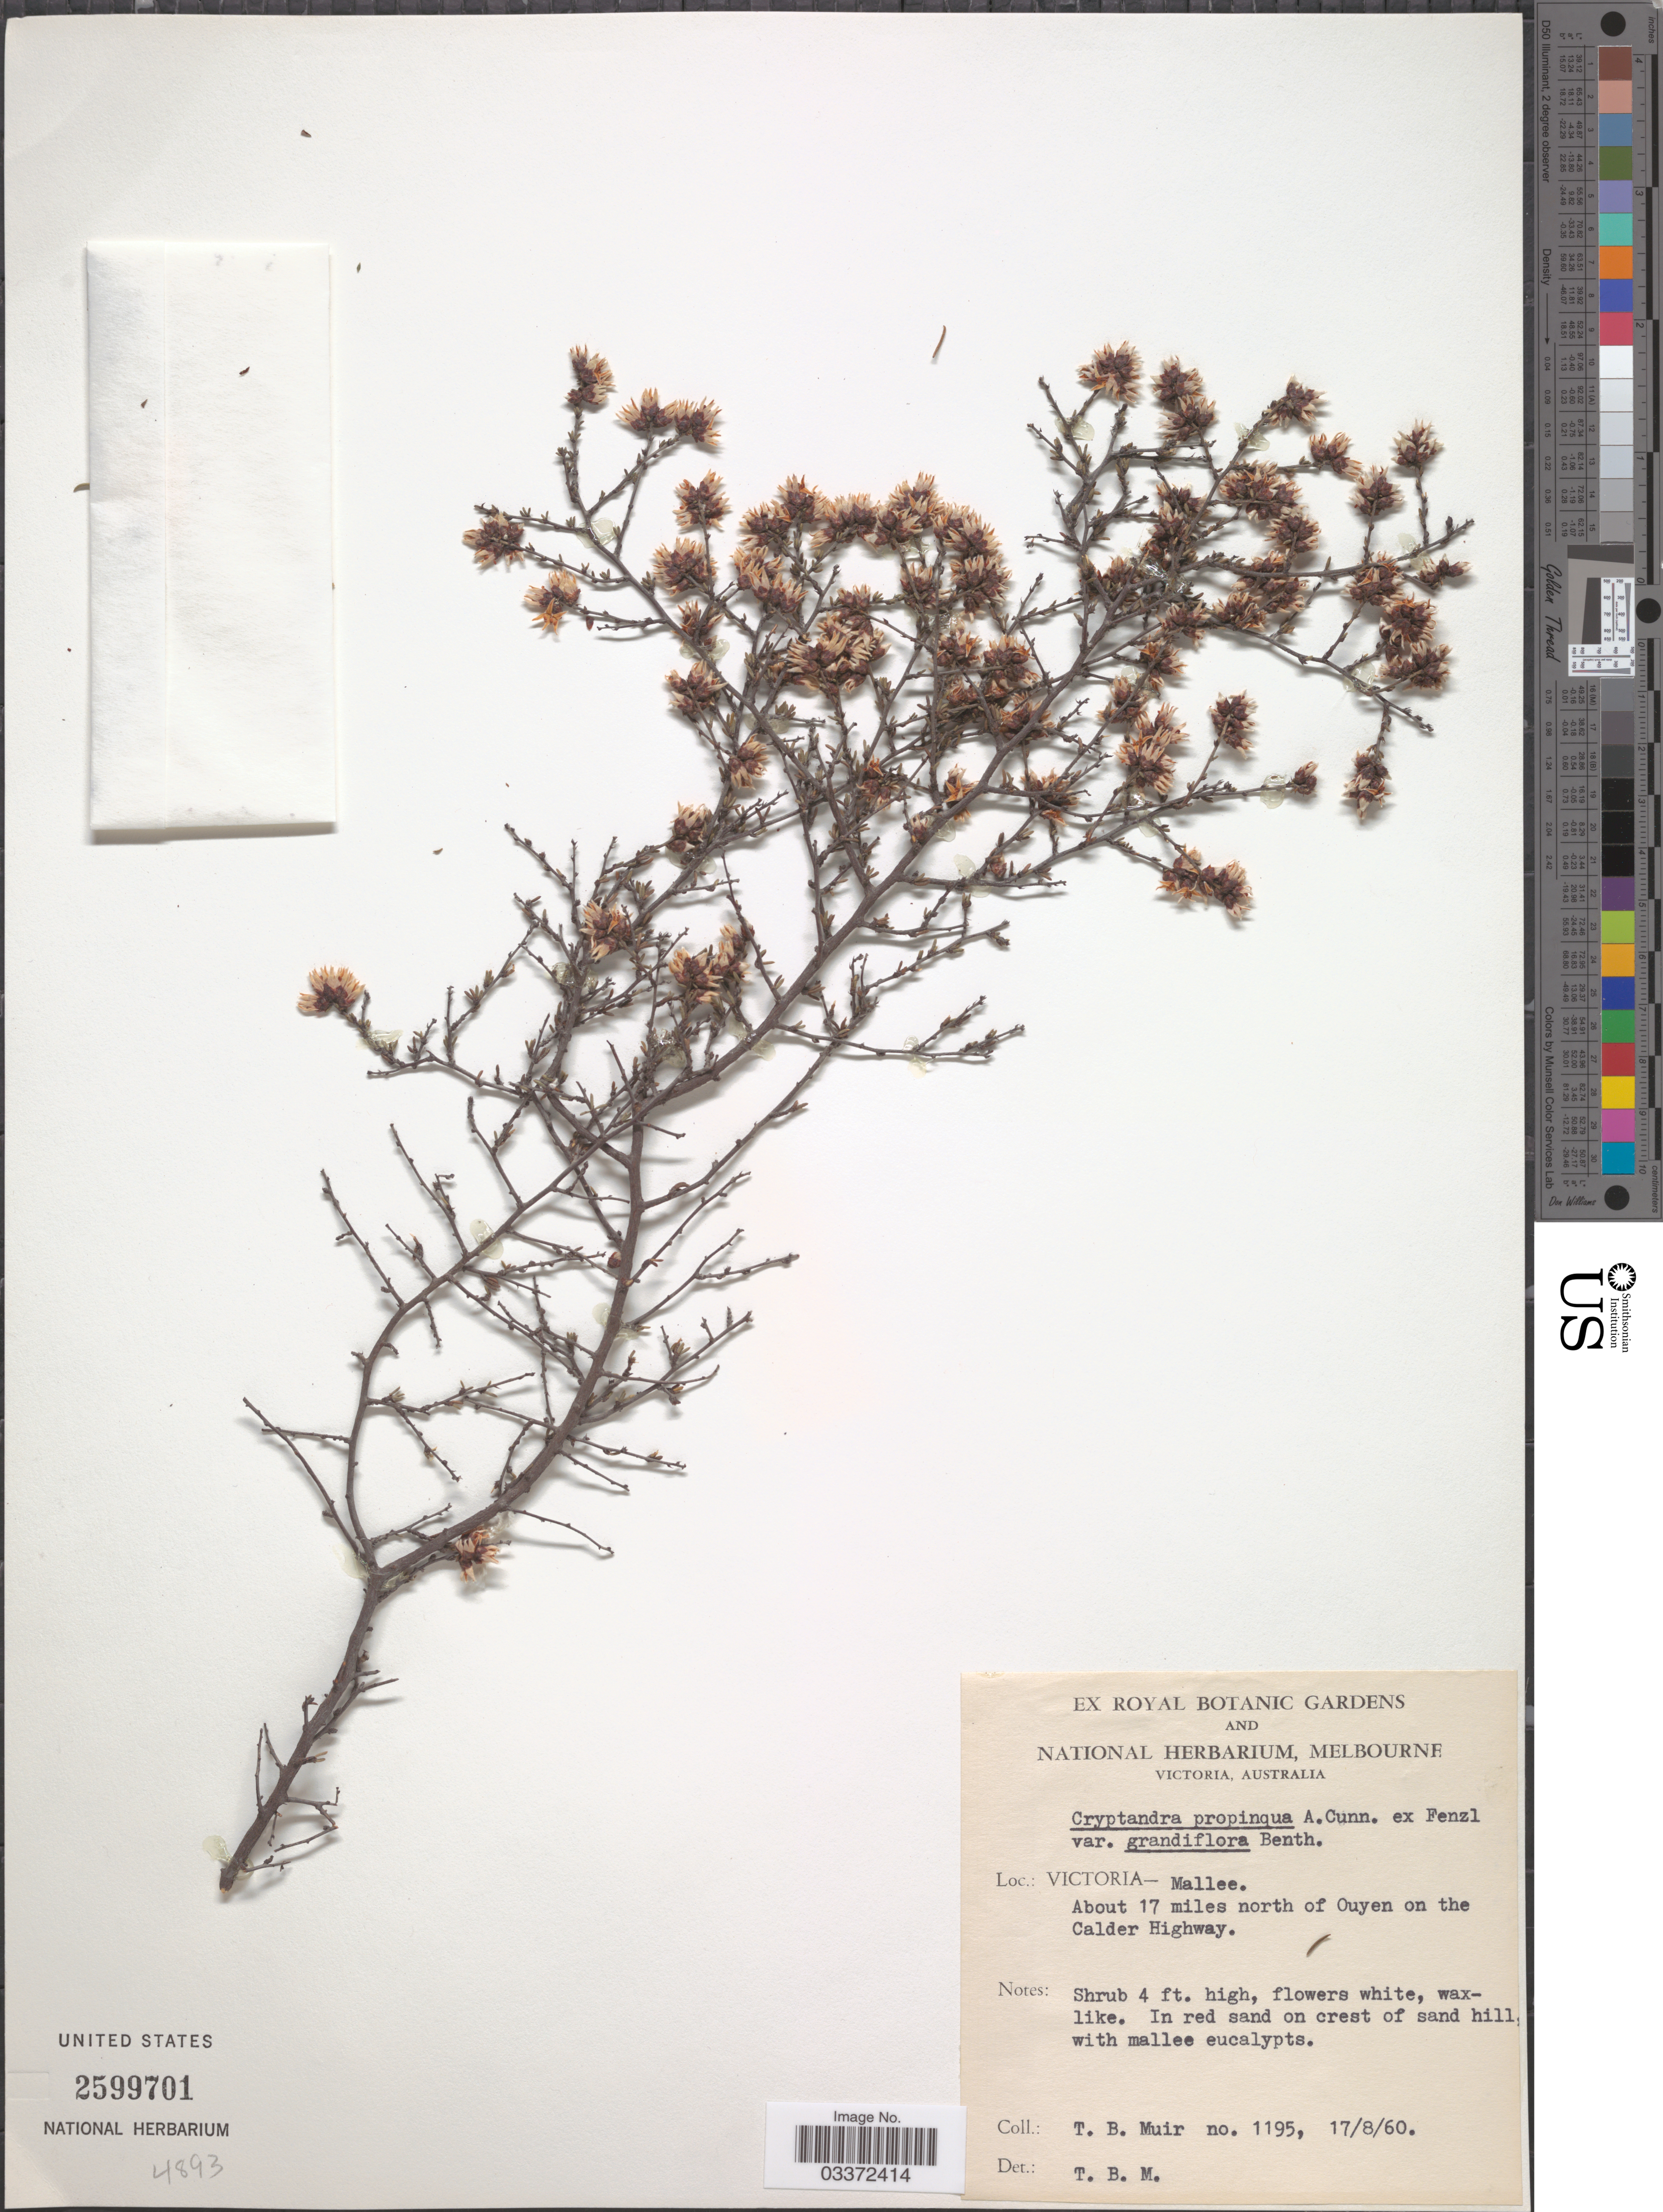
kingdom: Plantae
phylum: Tracheophyta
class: Magnoliopsida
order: Rosales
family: Rhamnaceae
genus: Cryptandra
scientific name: Cryptandra propinqua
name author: A. Cunn. ex Fenzl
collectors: T. Muir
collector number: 1195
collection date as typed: Transcribed d/m/y: 17/8/60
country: Australia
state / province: Victoria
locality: Victoria - Mallee. About 17 miles north of Ouyen on the Calder Highway.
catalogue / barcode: US 2599701